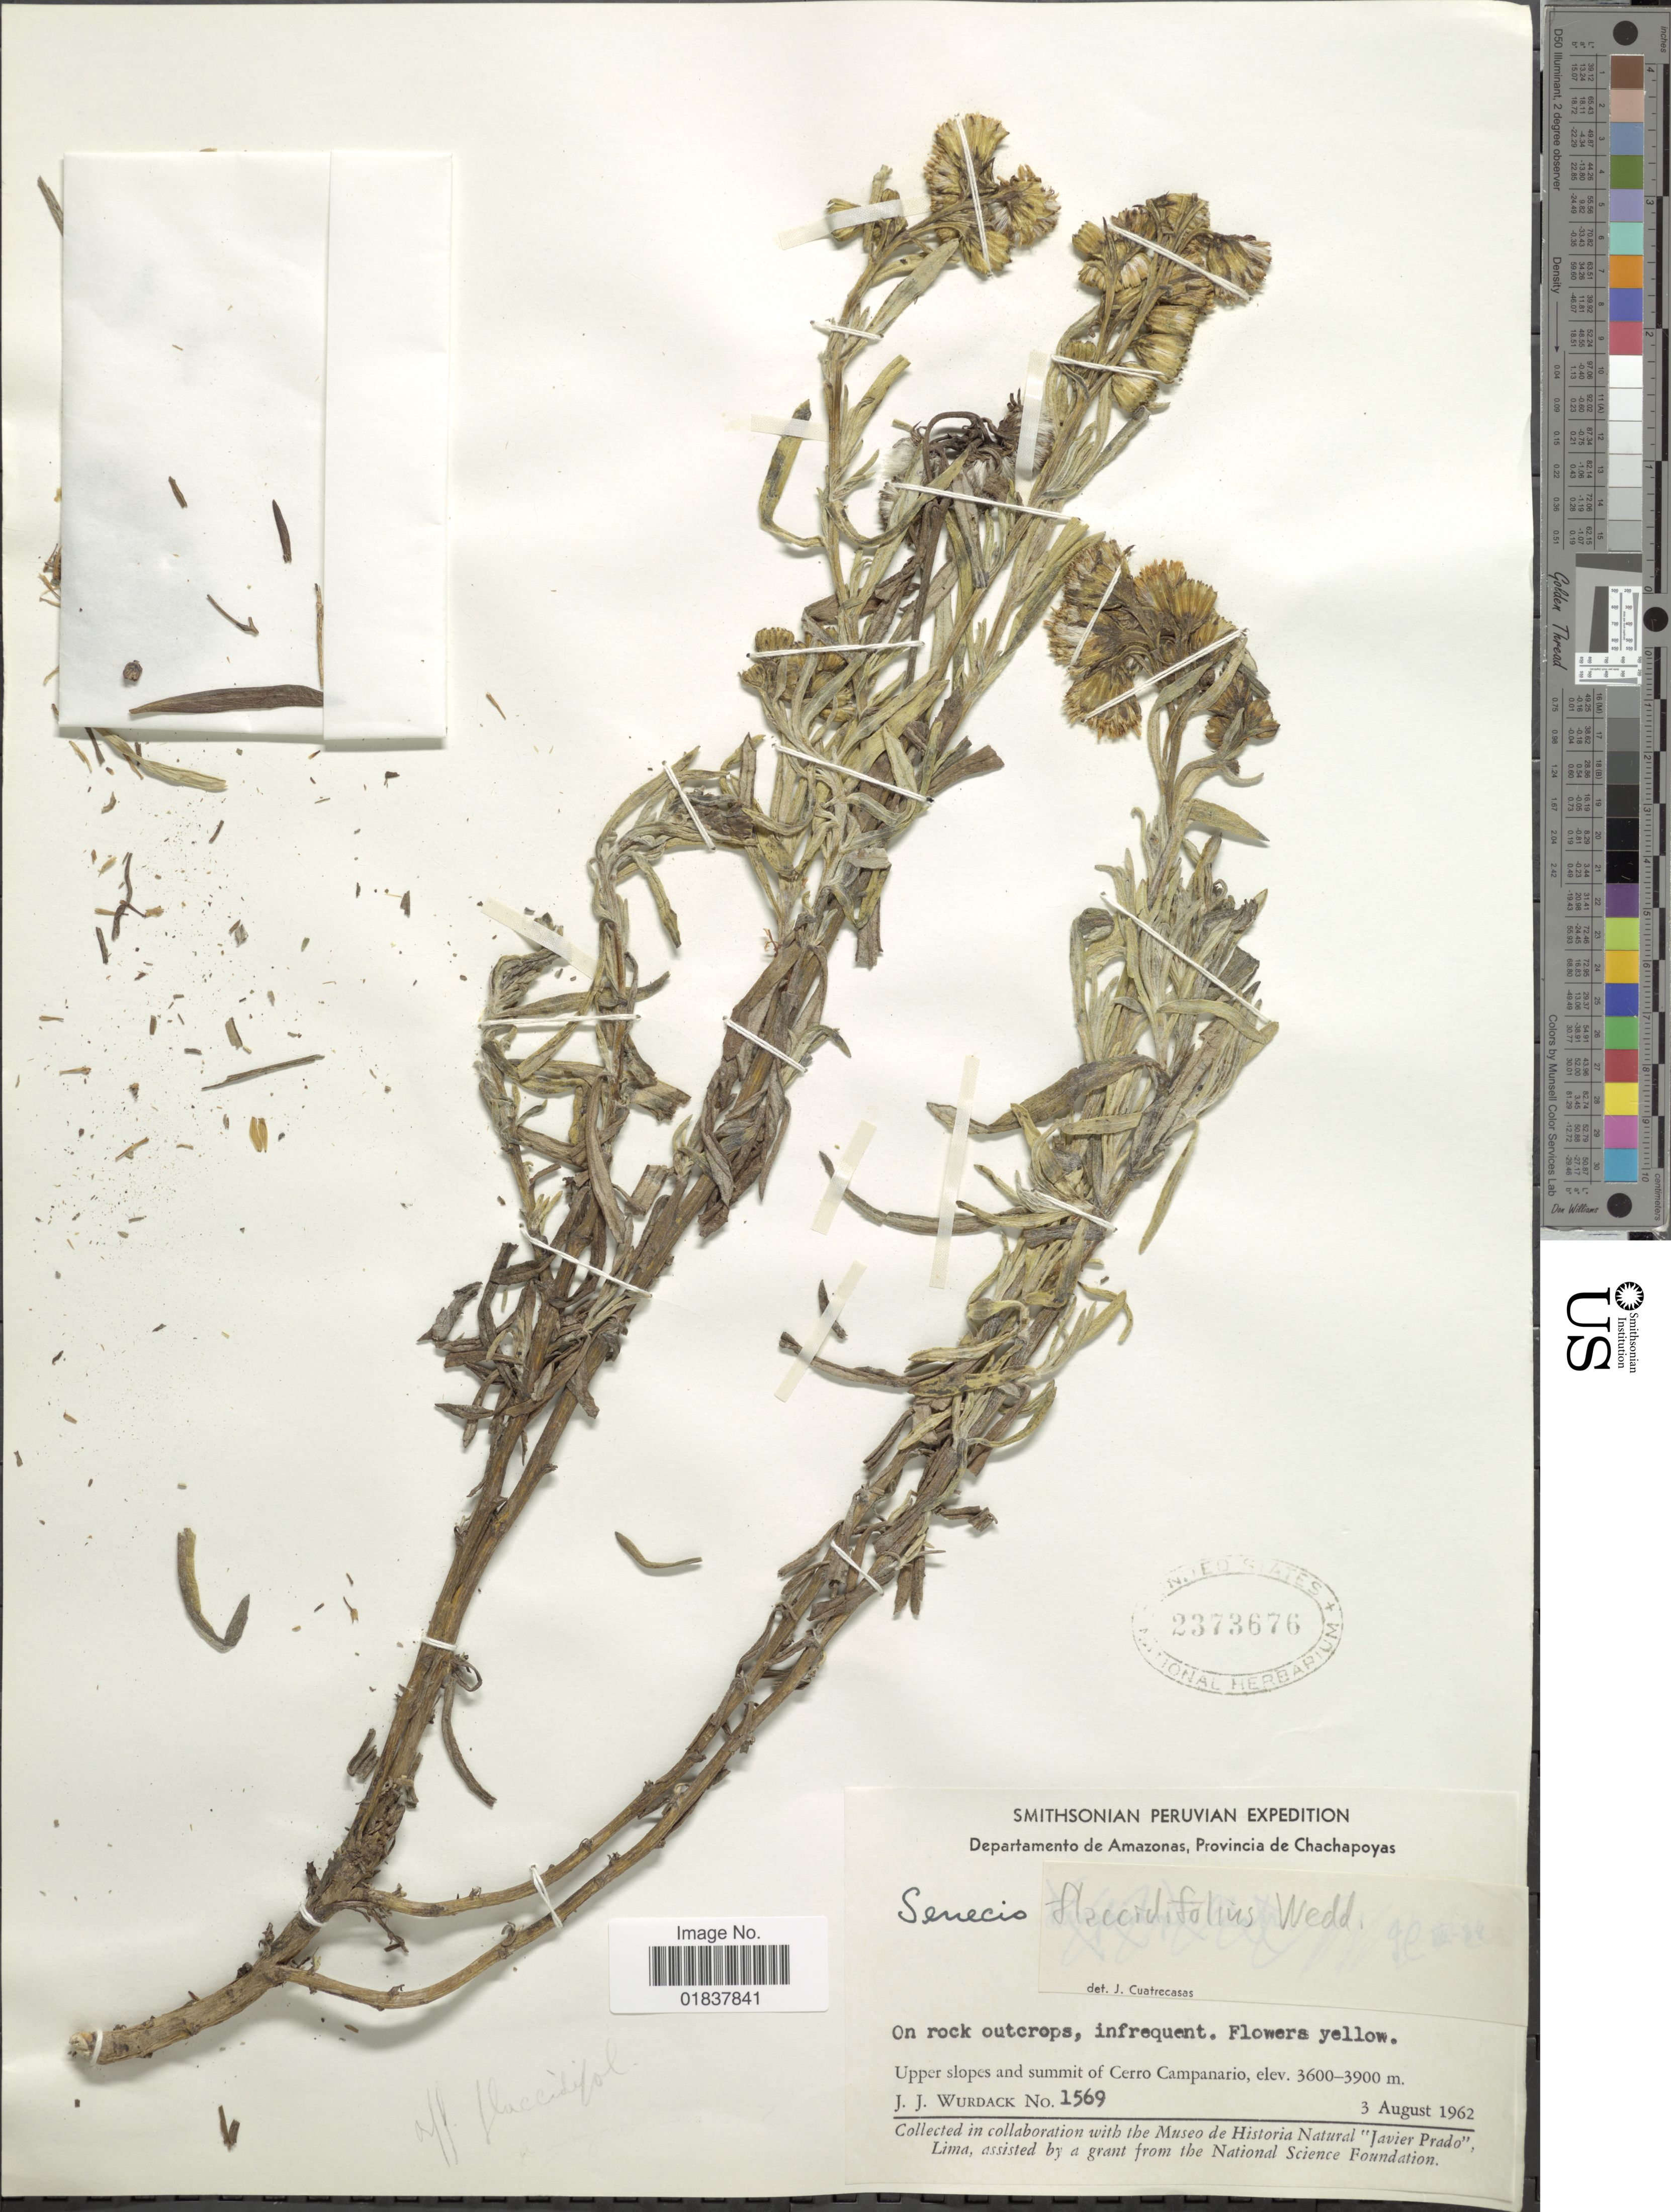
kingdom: Plantae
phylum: Tracheophyta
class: Magnoliopsida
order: Asterales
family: Asteraceae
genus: Senecio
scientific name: Senecio flaccidifolius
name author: Wedd.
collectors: J. J. Wurdack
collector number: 1569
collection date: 1962-08-03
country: Peru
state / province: Amazonas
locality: Provincia de Chachapoyas, upper slopes and summit of Cerro Campanario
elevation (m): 3600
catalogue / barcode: US 2373676